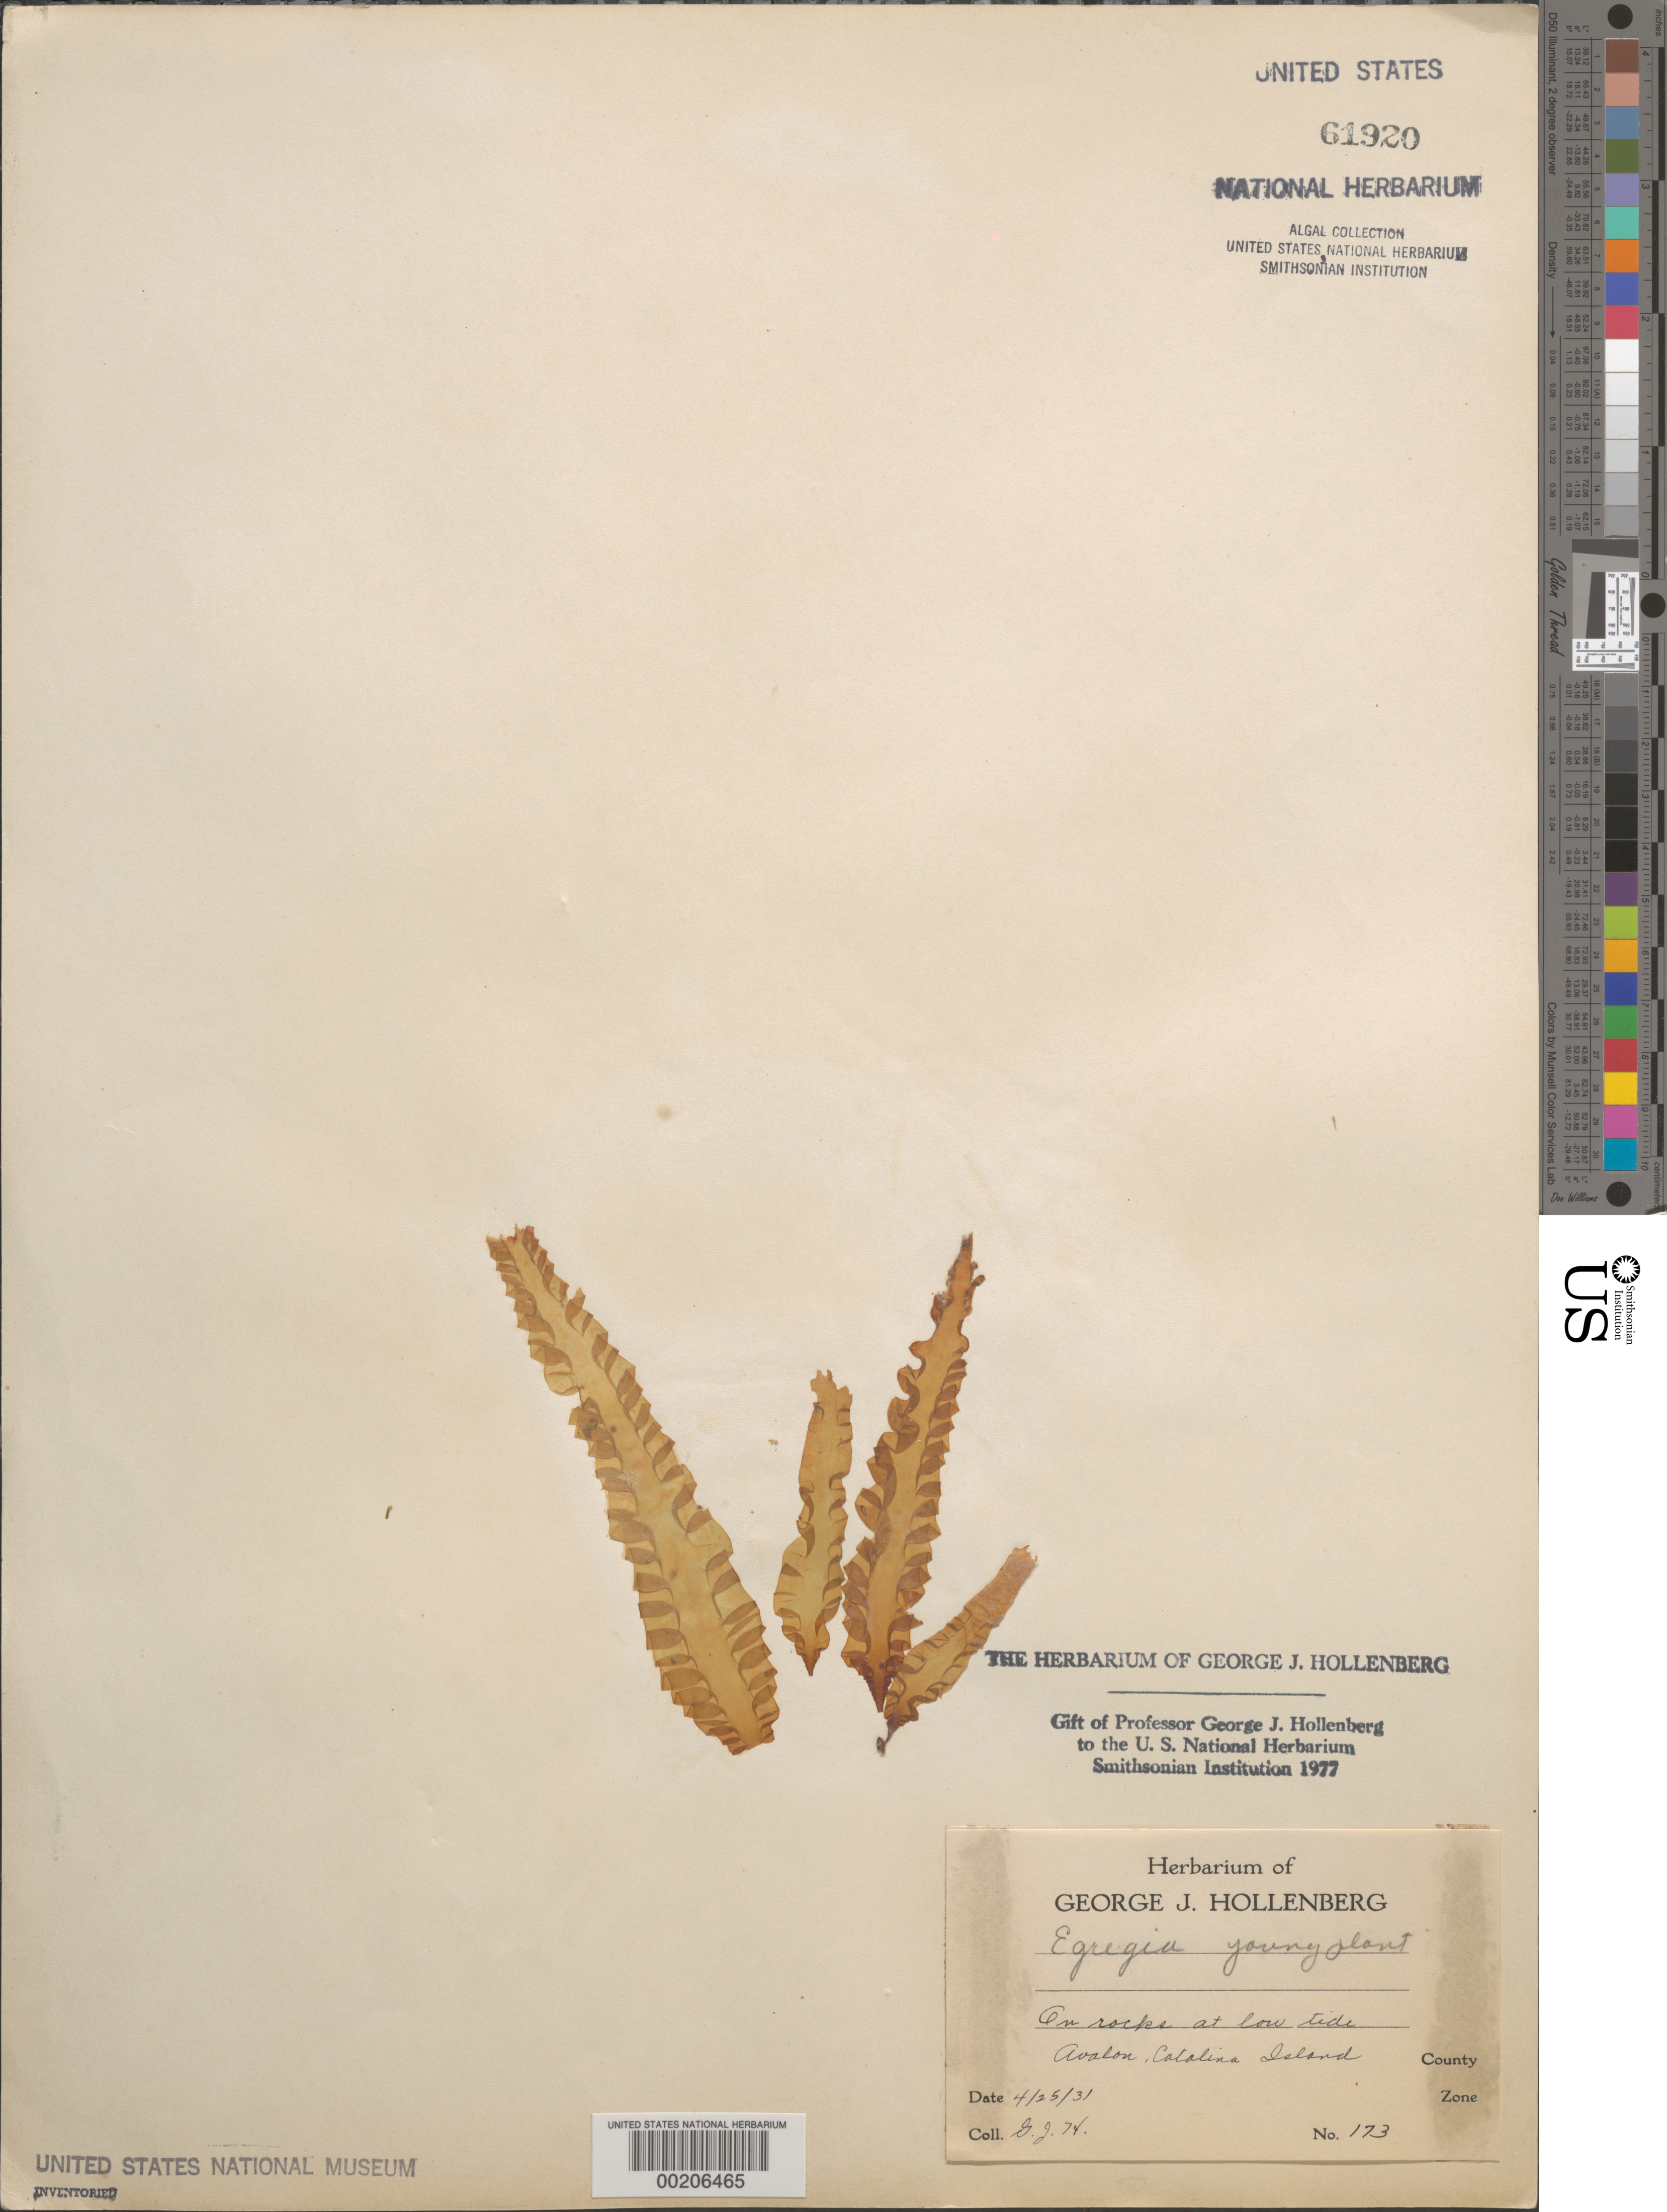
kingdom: Chromista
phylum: Ochrophyta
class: Phaeophyceae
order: Laminariales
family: Lessoniaceae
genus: Egregia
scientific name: Egregia sp.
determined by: Hollenberg, George J.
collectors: G. Hollenberg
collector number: GJH 173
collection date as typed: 25 Apr 1931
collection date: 1931-04-25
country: United States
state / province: California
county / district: Los Angeles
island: Santa Catalina Island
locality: Avalon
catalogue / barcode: US 61920